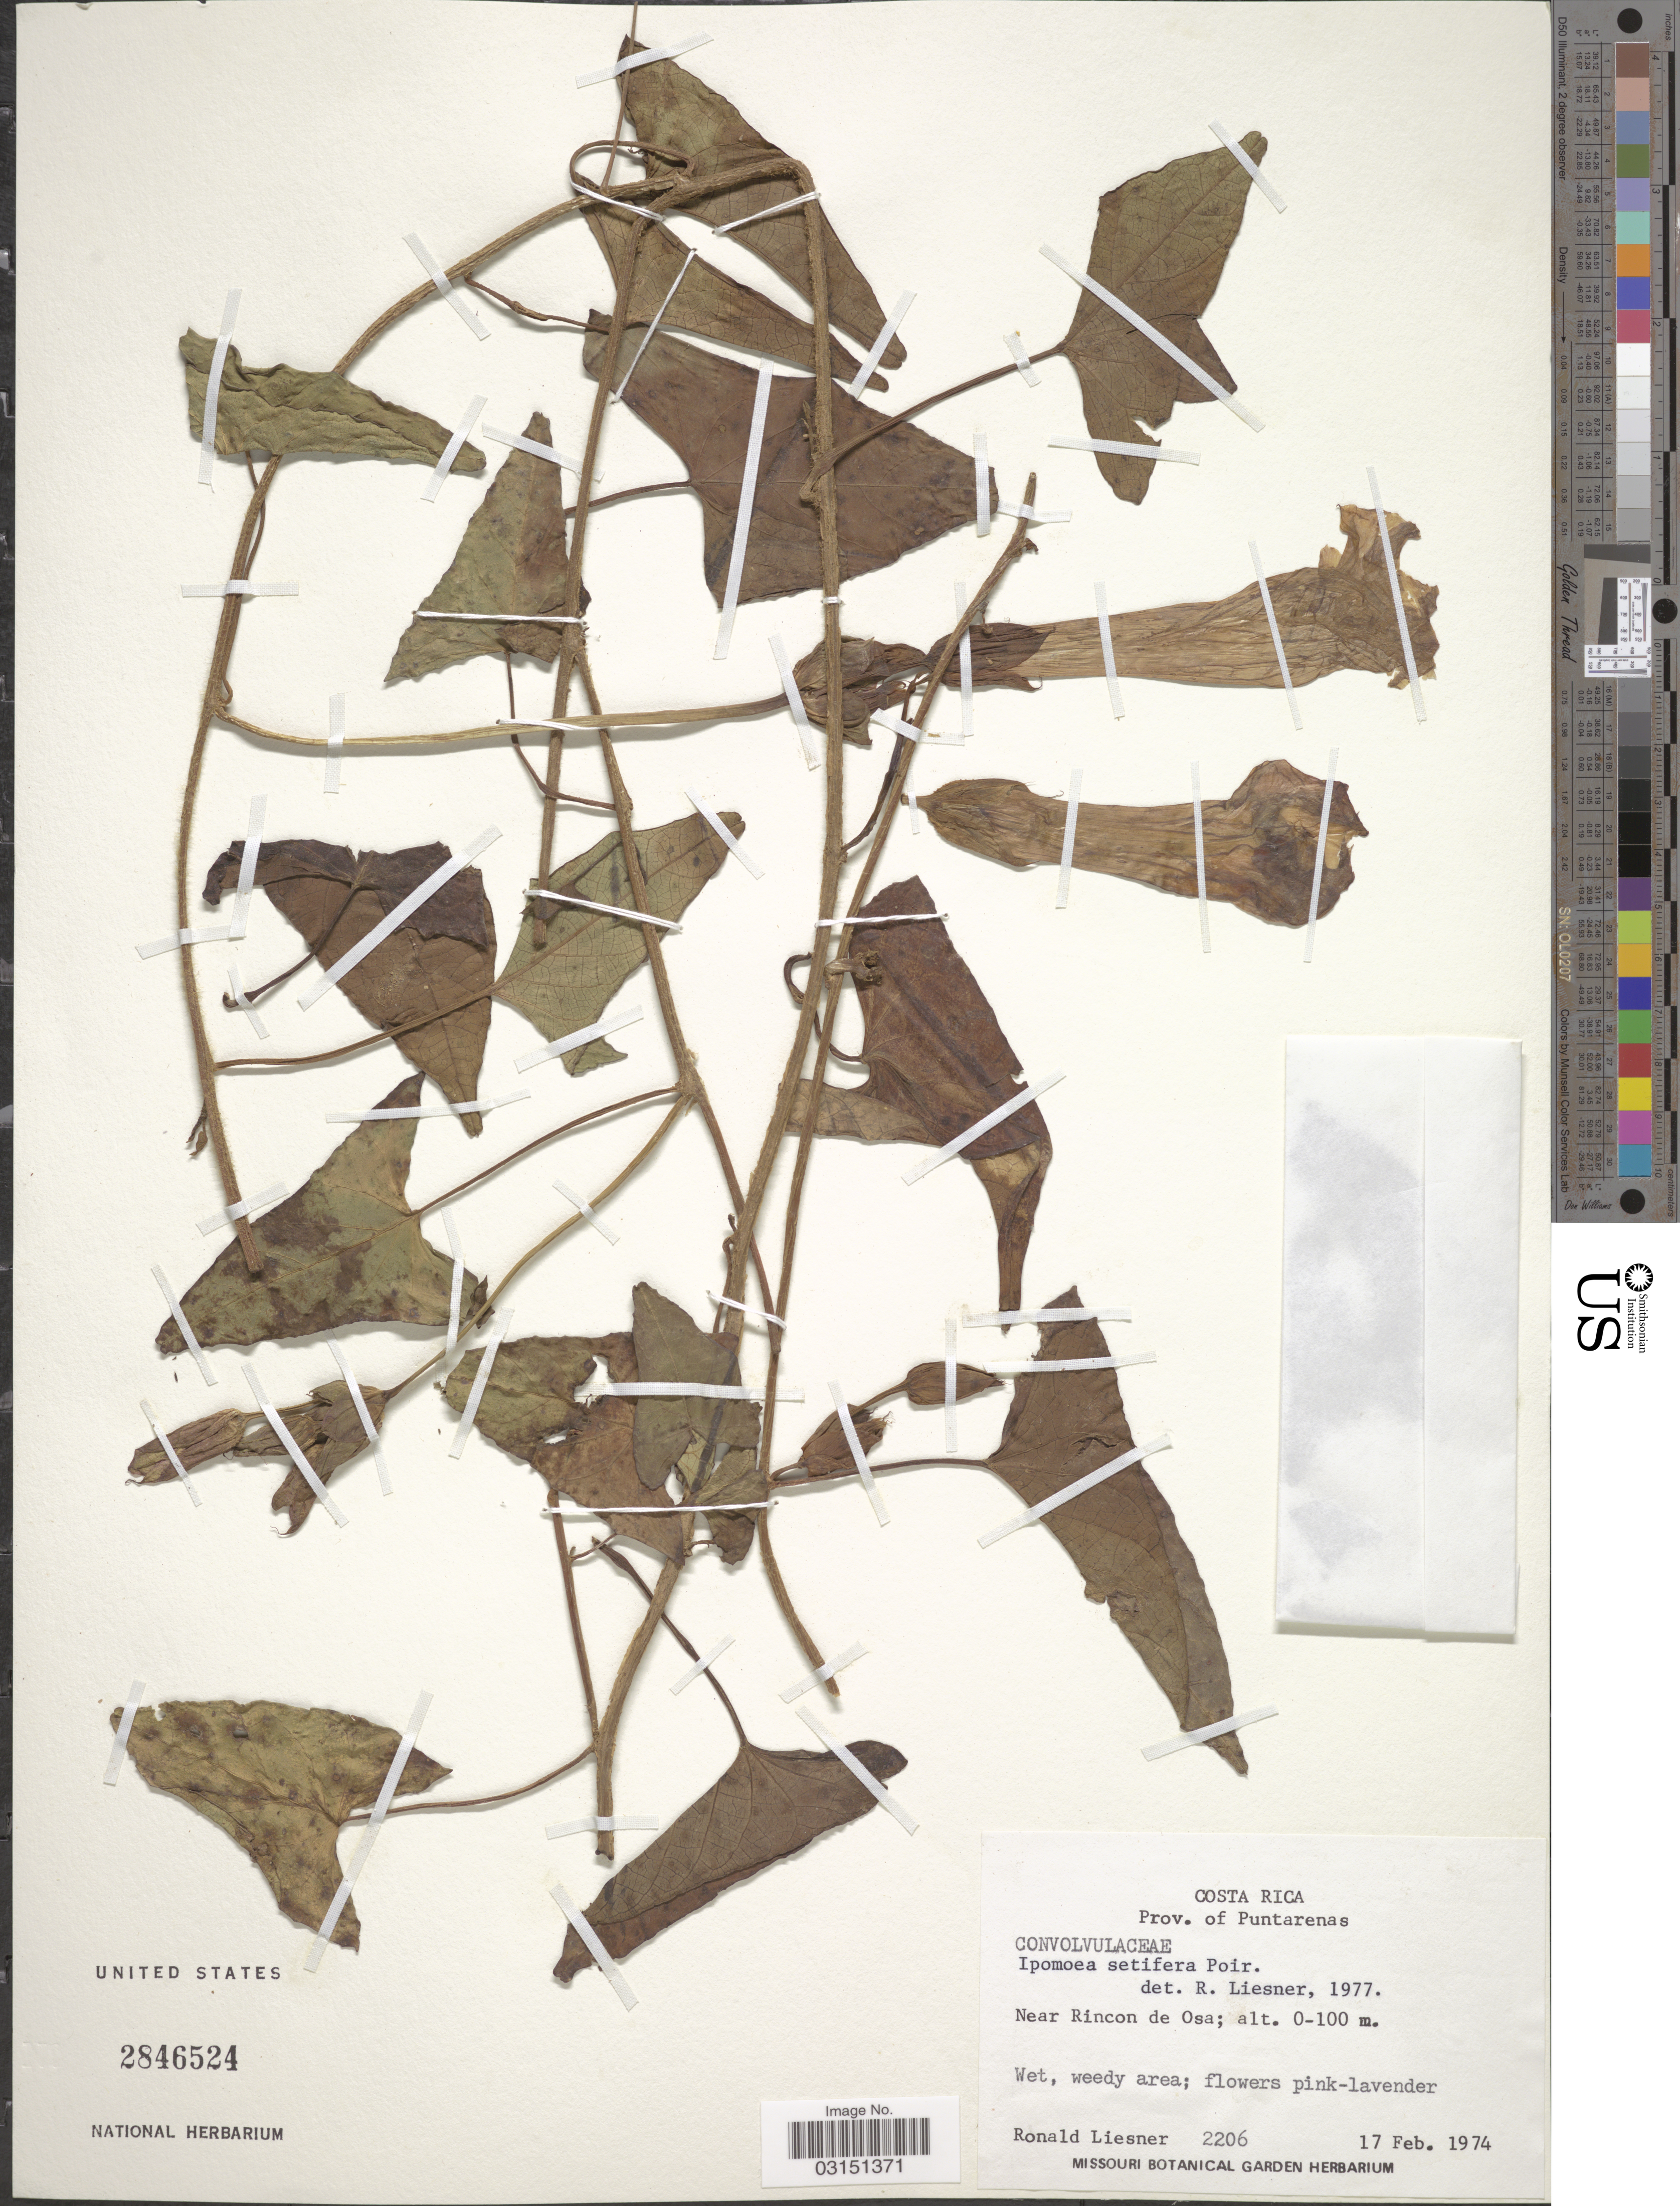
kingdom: Plantae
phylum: Tracheophyta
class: Magnoliopsida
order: Solanales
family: Convolvulaceae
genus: Ipomoea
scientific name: Ipomoea setifera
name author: Poir.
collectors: R. L. Liesner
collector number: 2206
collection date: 1974-02-17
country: Costa Rica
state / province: Puntarenas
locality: Near Rincon de Osa.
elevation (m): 0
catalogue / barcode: US 2846524